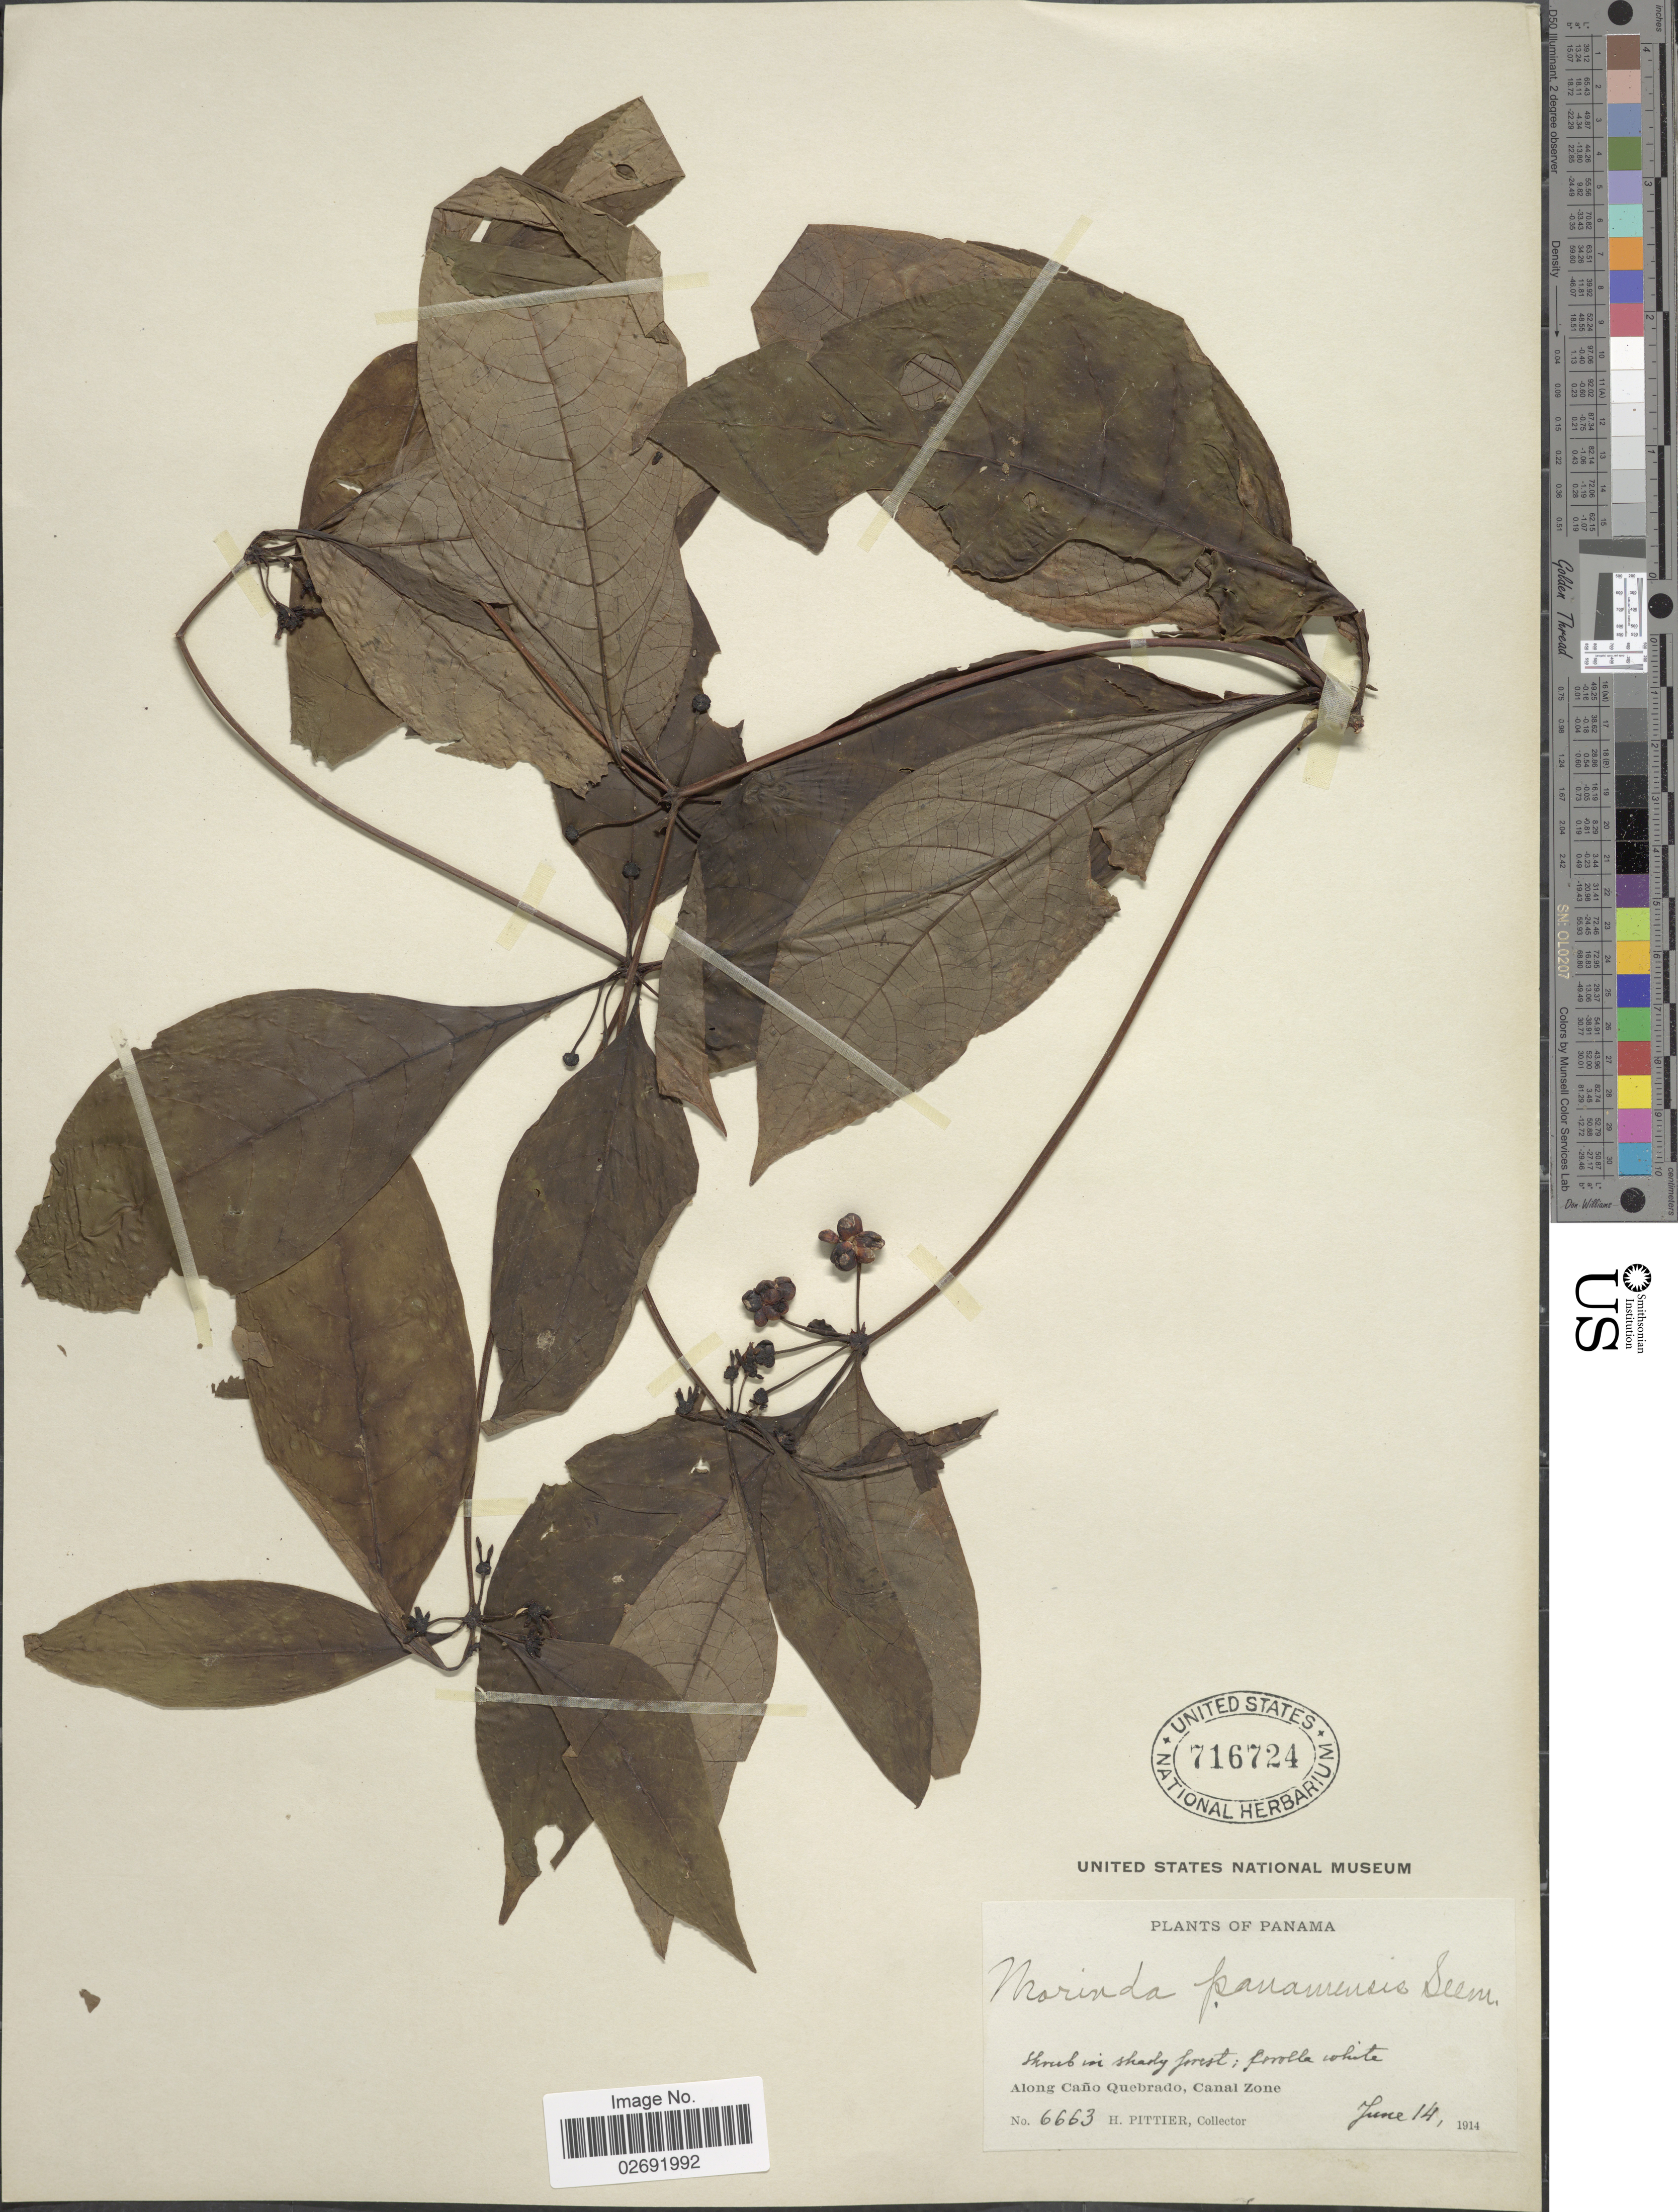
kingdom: Plantae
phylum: Tracheophyta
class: Magnoliopsida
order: Gentianales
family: Rubiaceae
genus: Morinda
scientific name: Morinda panamensis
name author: Seem.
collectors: H. F. Pittier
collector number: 6663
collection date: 1914-06-14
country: Panama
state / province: Colón / Panamá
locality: Shrub in shady forest, Along Caño Quebrado, Canal Zone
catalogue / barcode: US 716724